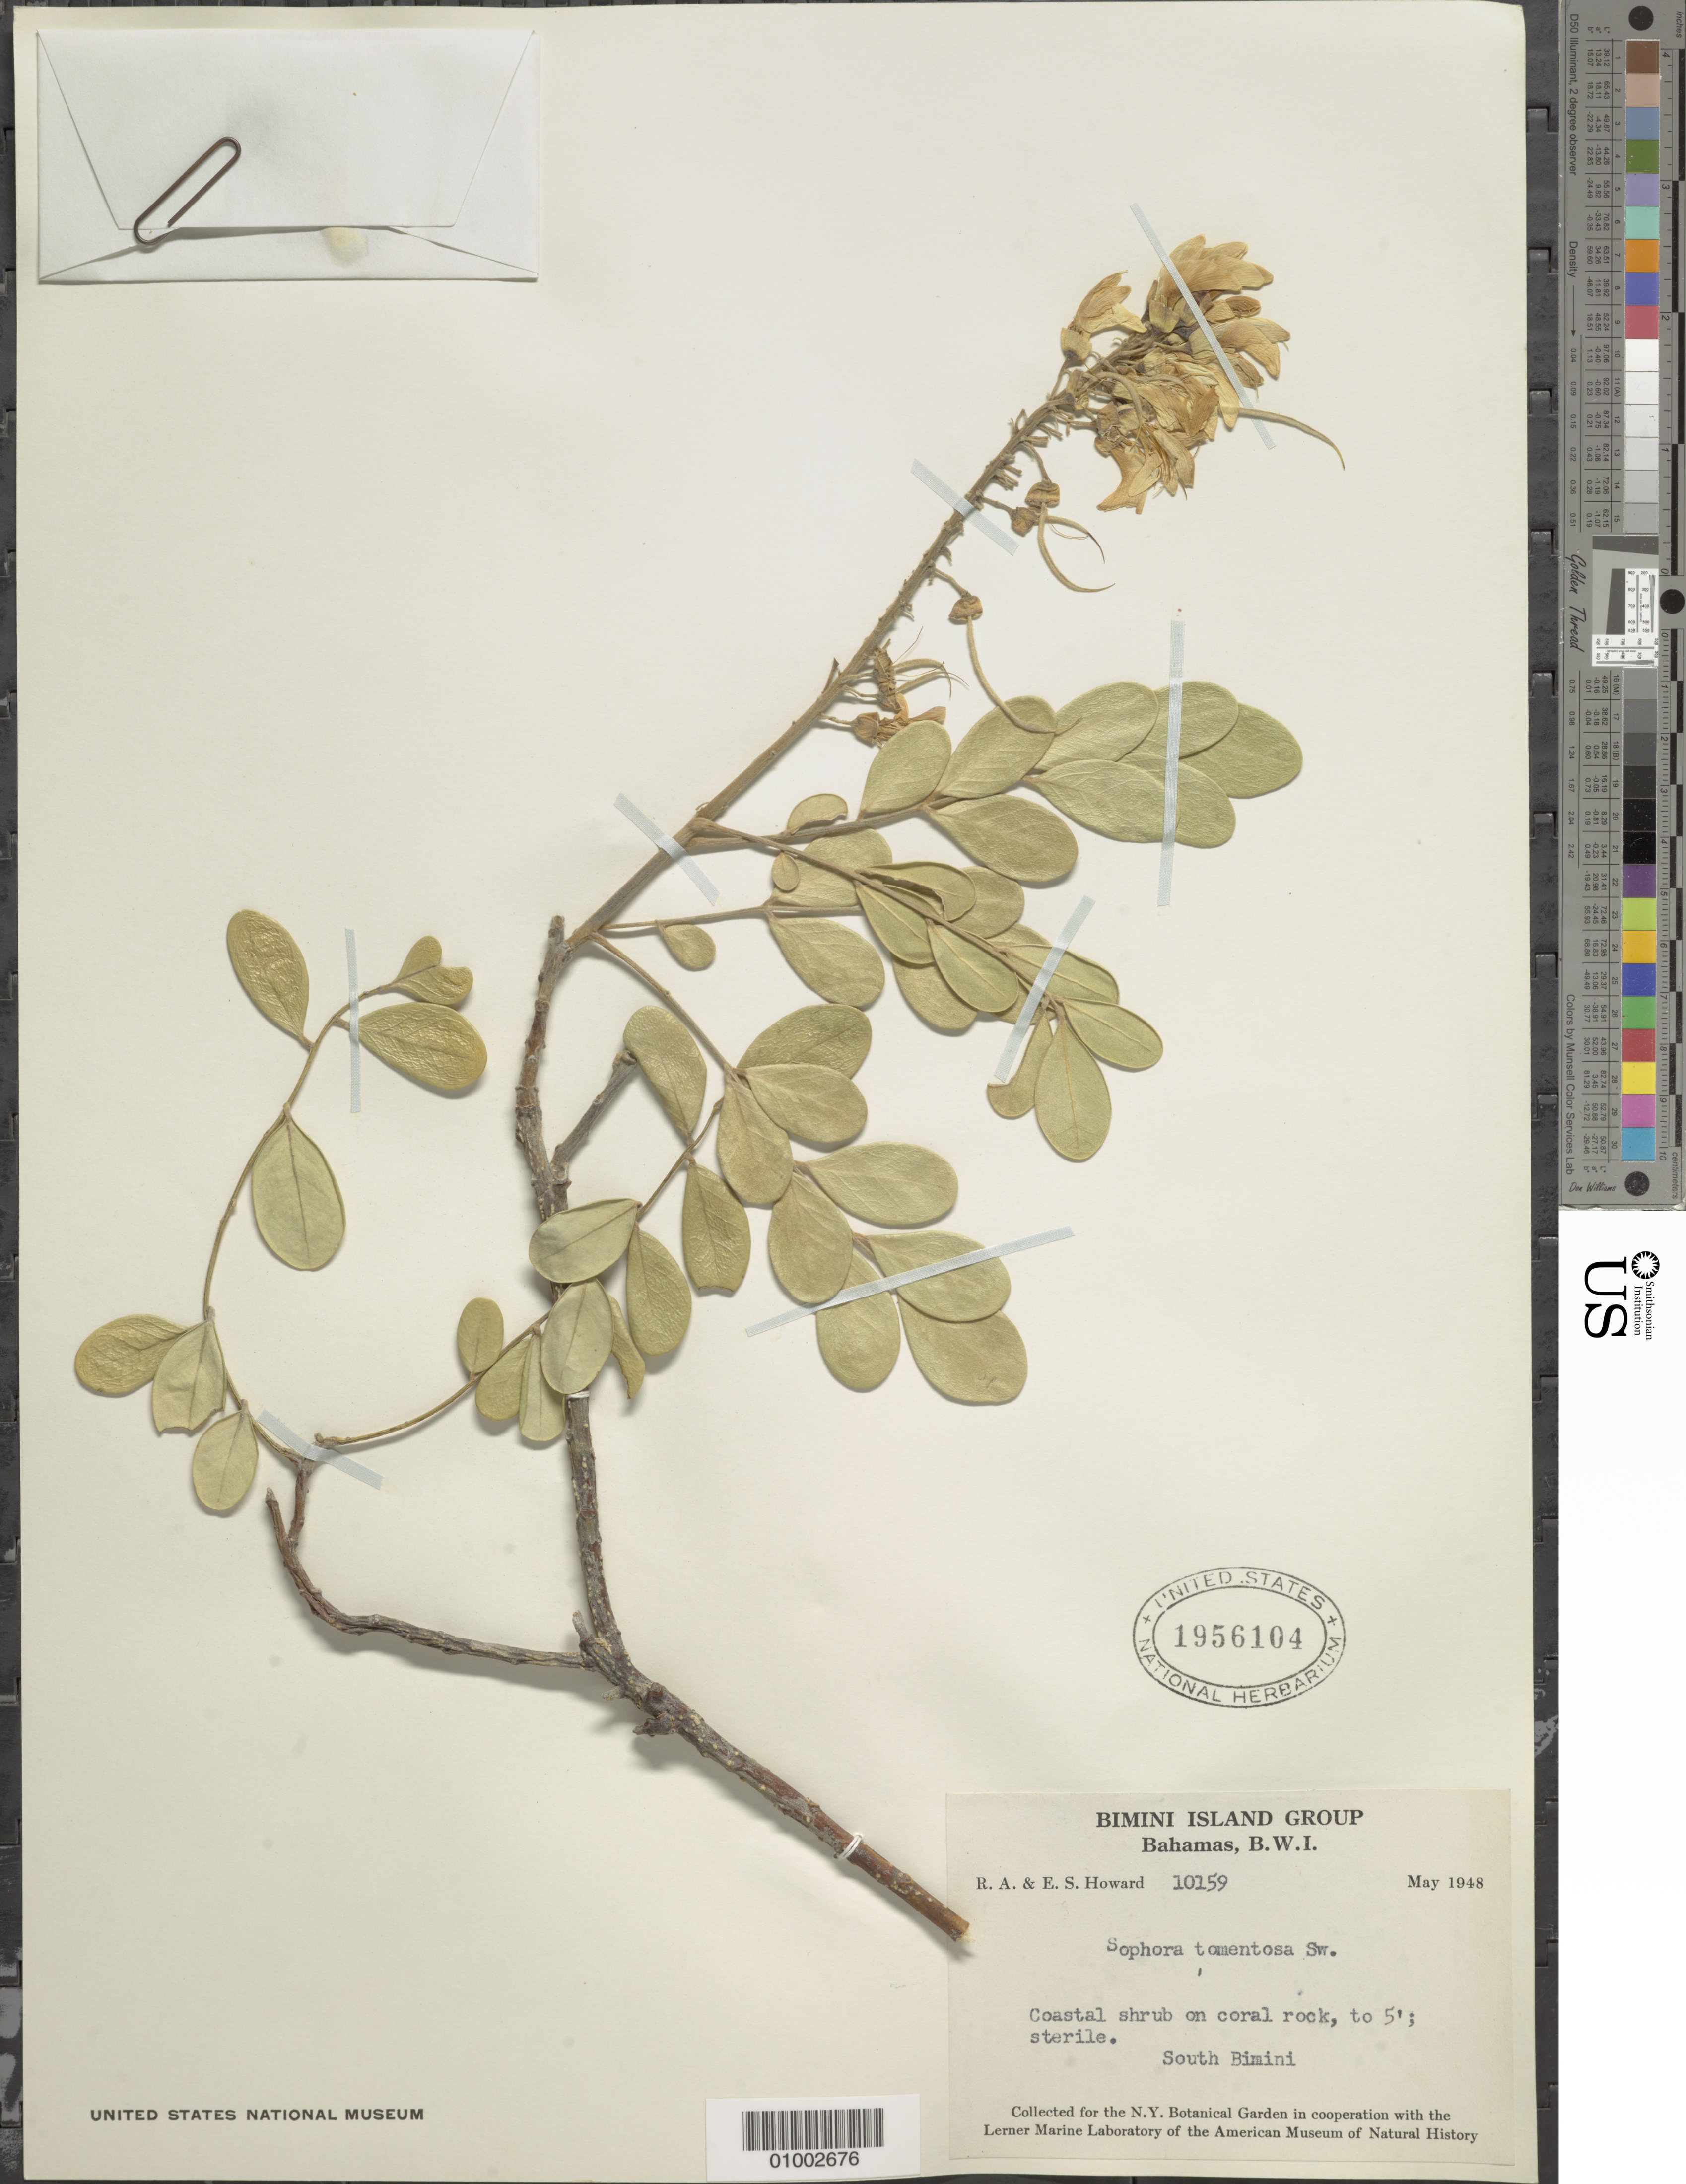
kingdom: Plantae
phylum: Tracheophyta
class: Magnoliopsida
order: Fabales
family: Fabaceae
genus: Sophora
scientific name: Sophora tomentosa var. truncata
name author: Torr. & A. Gray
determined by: Strong, Mark T., (BOT), Smithsonian Institution - National Museum of Natural History (UNITED STATES)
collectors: R. A. Howard & E. S. Howard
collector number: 10159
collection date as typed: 01 May 1948 to 31 May 1948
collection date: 1948-05-01/1948-05-31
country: Bahamas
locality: Coastal shrub on coral rock, South Bimini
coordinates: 0 N, 0 E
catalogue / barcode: US 1956104